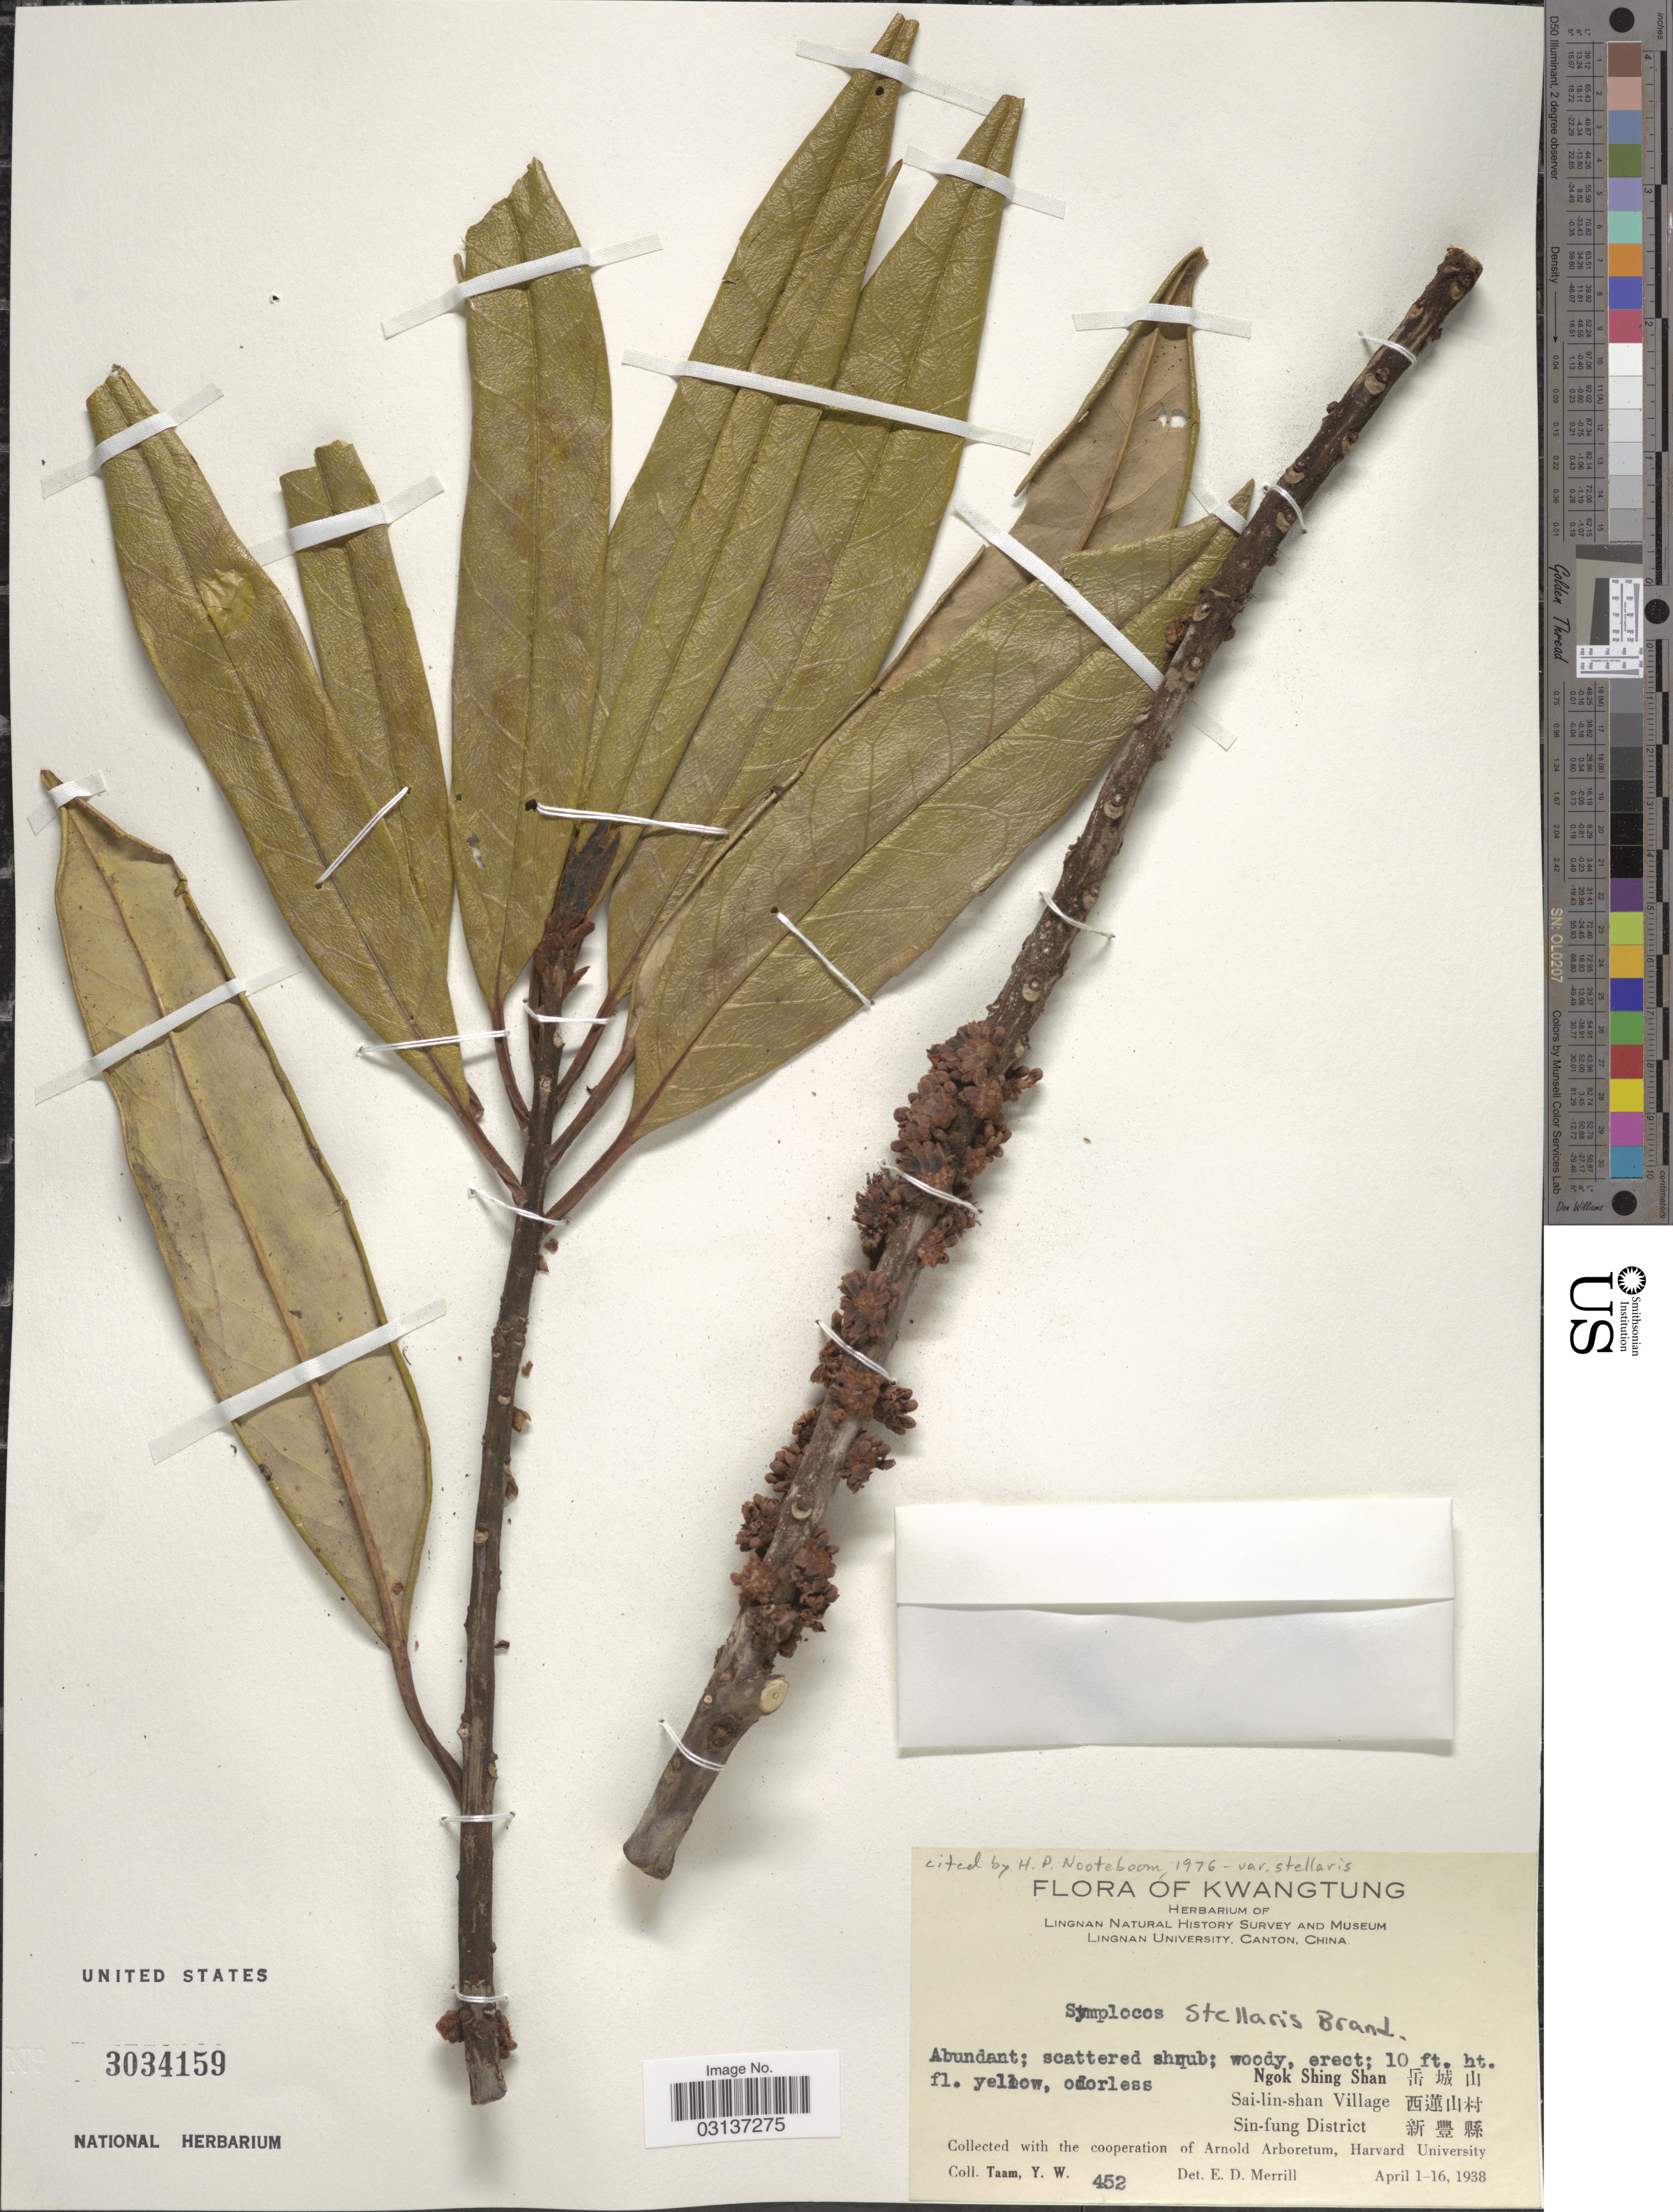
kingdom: Plantae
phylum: Tracheophyta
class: Magnoliopsida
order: Ericales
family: Symplocaceae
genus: Symplocos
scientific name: Symplocos stellaris var. stellaris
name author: Brand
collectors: Y. W. Taam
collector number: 452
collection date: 1938-04-01/1938-04-16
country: China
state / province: Guangdong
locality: Kwangtung. Ngok Shing Shan. Sai-lin-shan Village. Sin-fung District.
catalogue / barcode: US 3034159